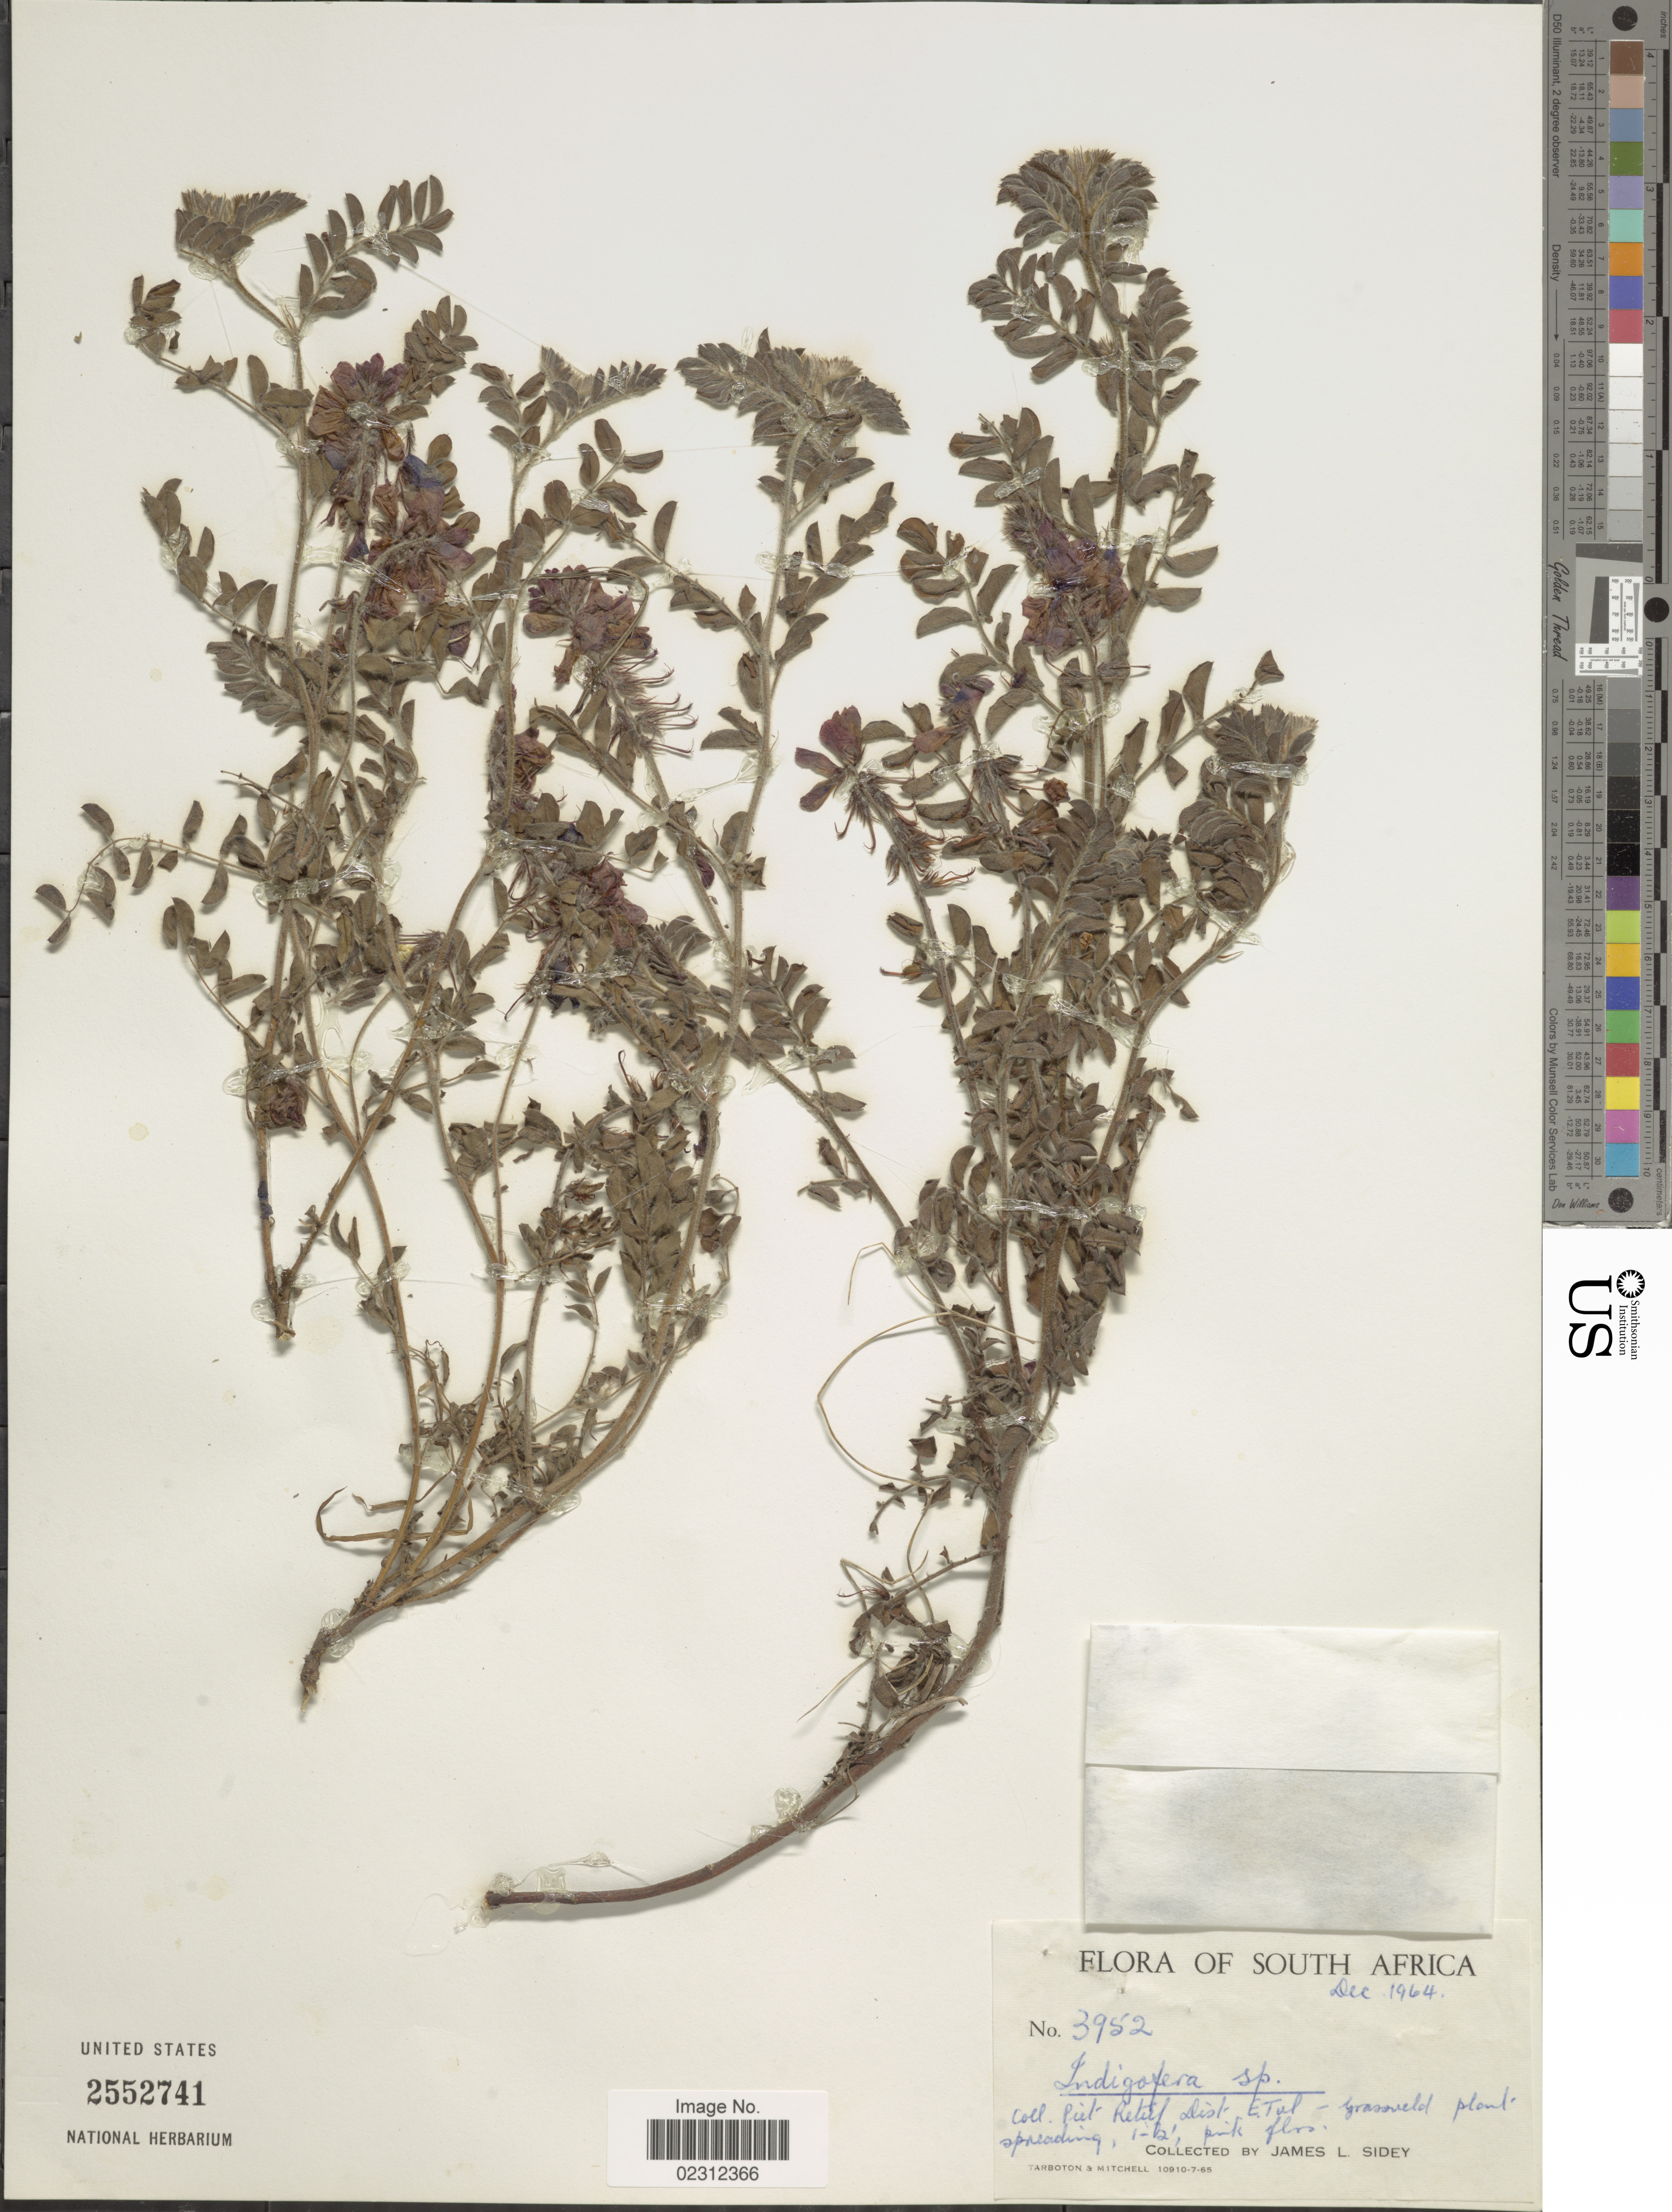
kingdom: Plantae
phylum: Tracheophyta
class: Magnoliopsida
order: Fabales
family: Fabaceae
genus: Indigofera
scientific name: Indigofera sp.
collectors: J. L. Sidey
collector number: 3952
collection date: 1964-12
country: South Africa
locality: Piet Retief, Dist. E. Tvl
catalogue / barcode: US 2552741